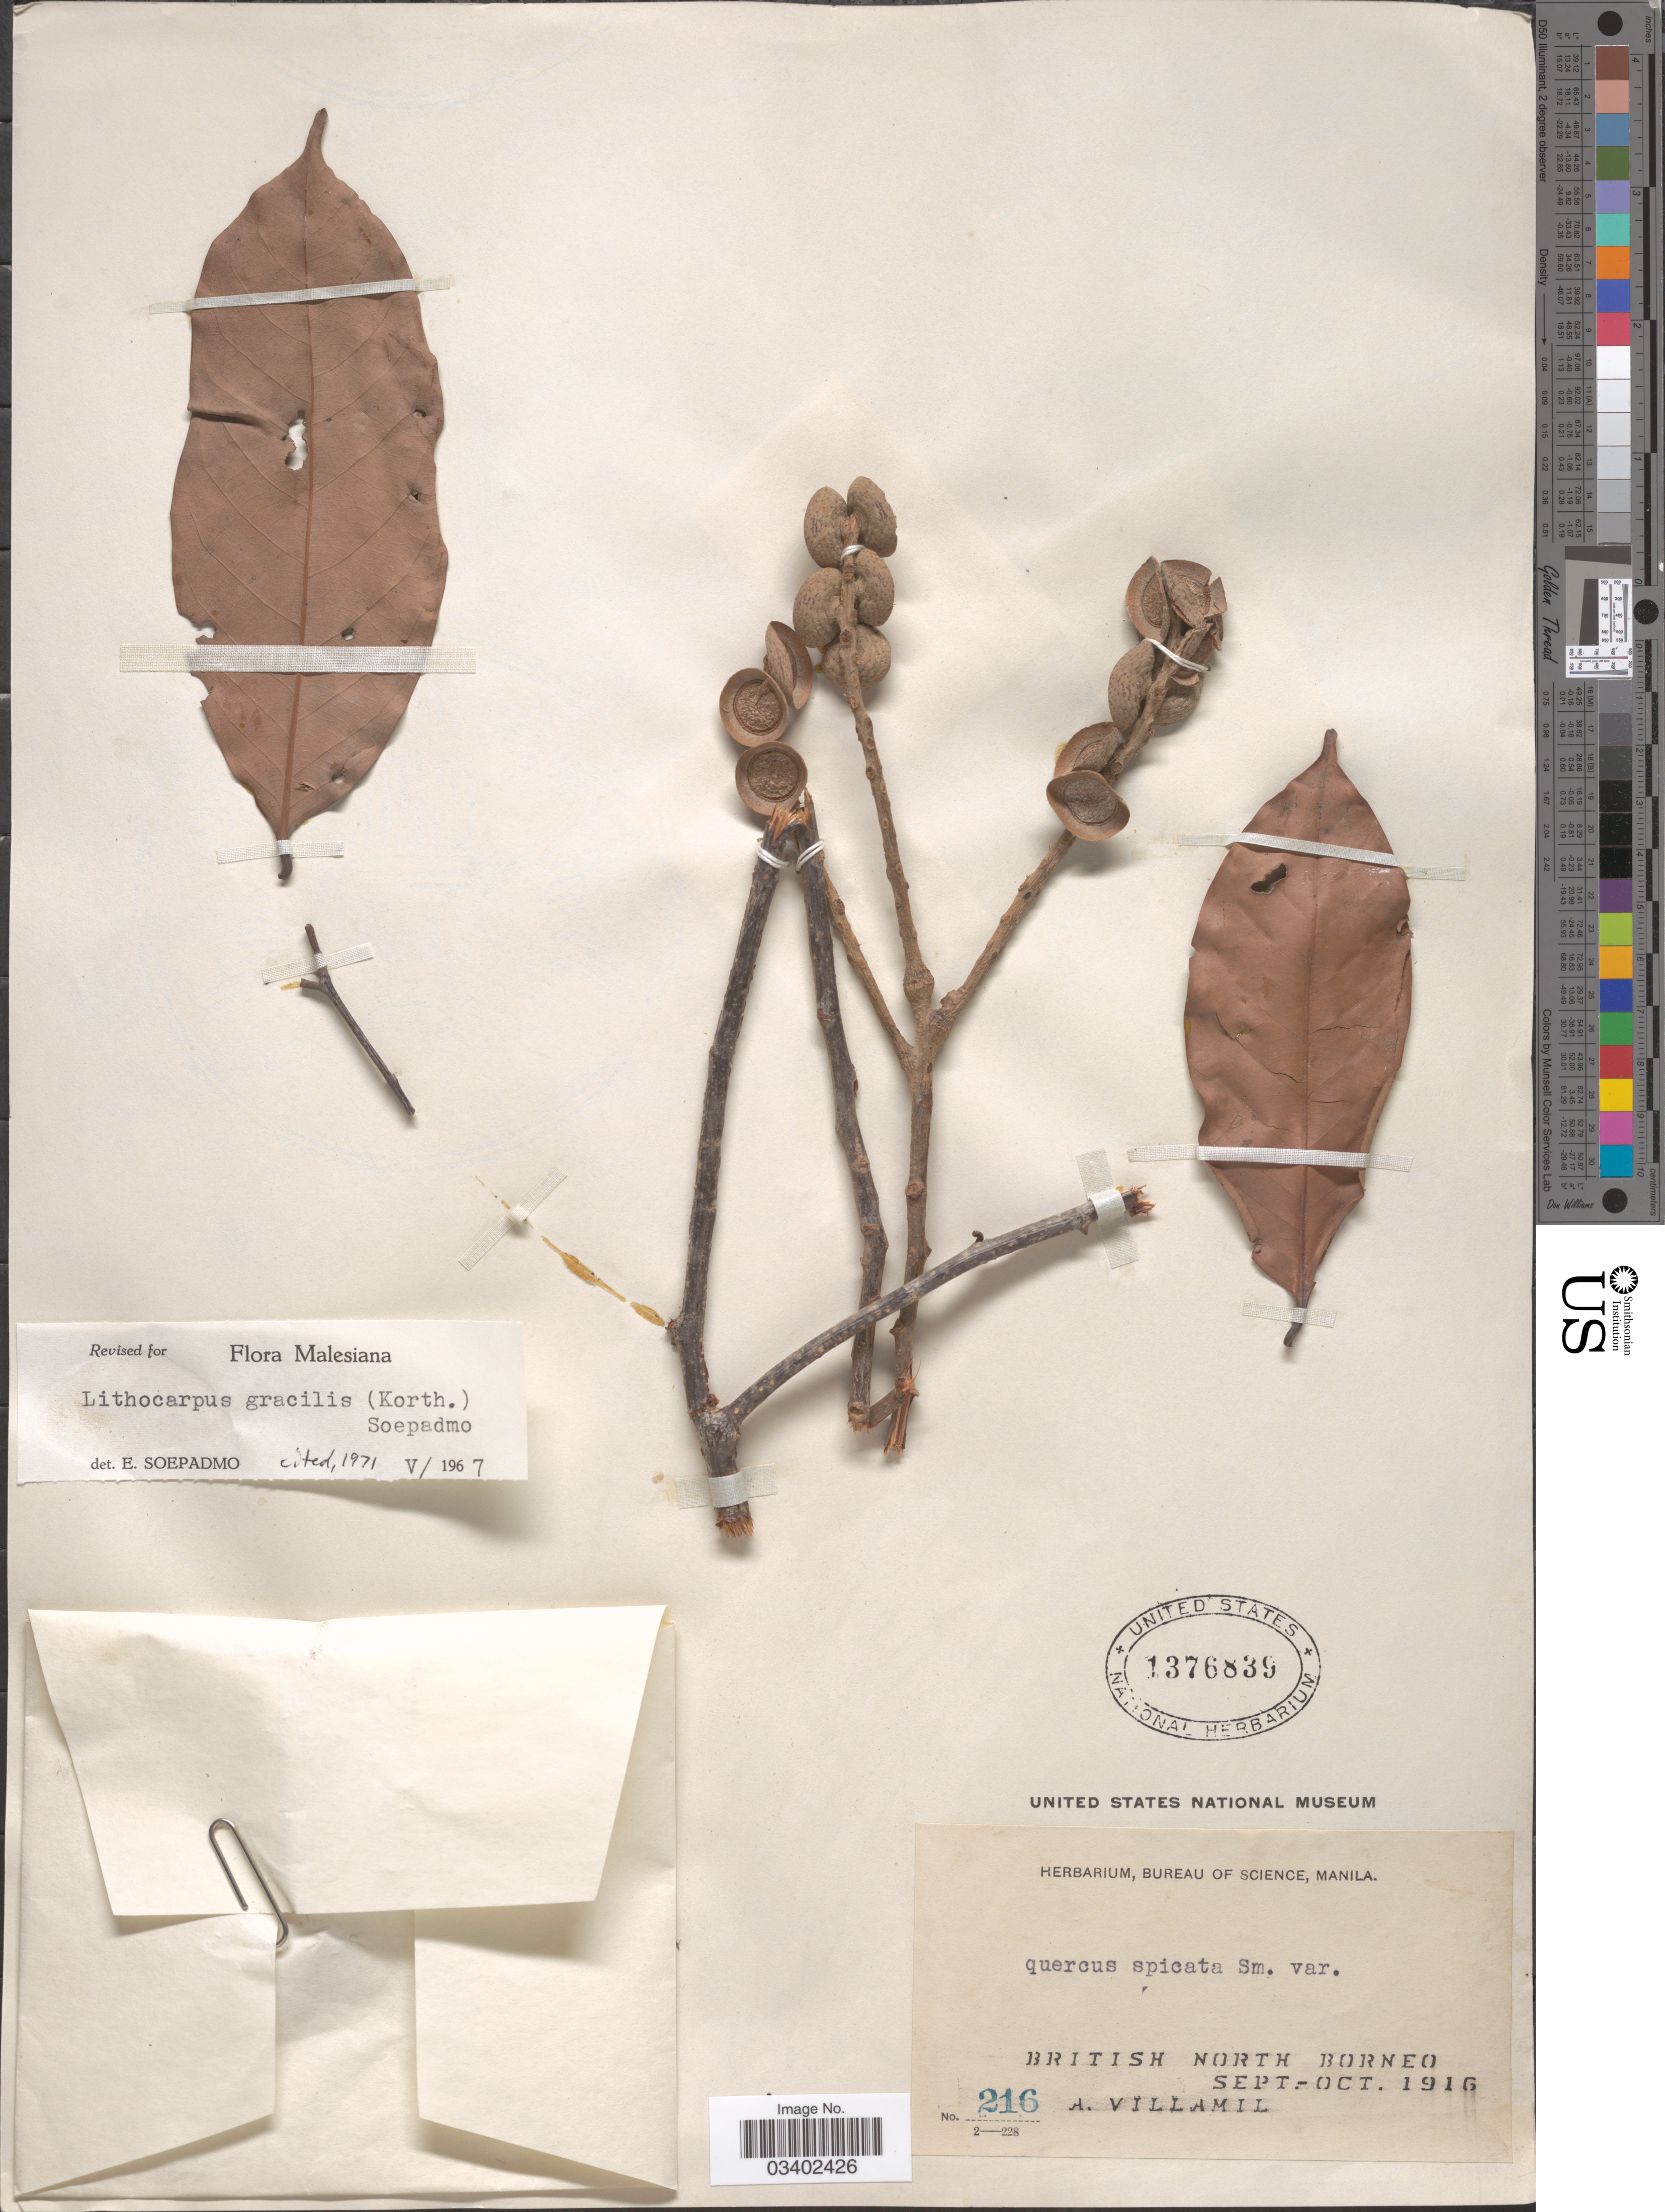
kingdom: Plantae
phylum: Tracheophyta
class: Magnoliopsida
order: Fagales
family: Fagaceae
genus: Lithocarpus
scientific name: Lithocarpus gracilis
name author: (Korth.) Soepadmo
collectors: A. Villamil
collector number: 216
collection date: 1916-09/1916-10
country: Malaysia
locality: British North Borneo.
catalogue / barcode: US 1376839